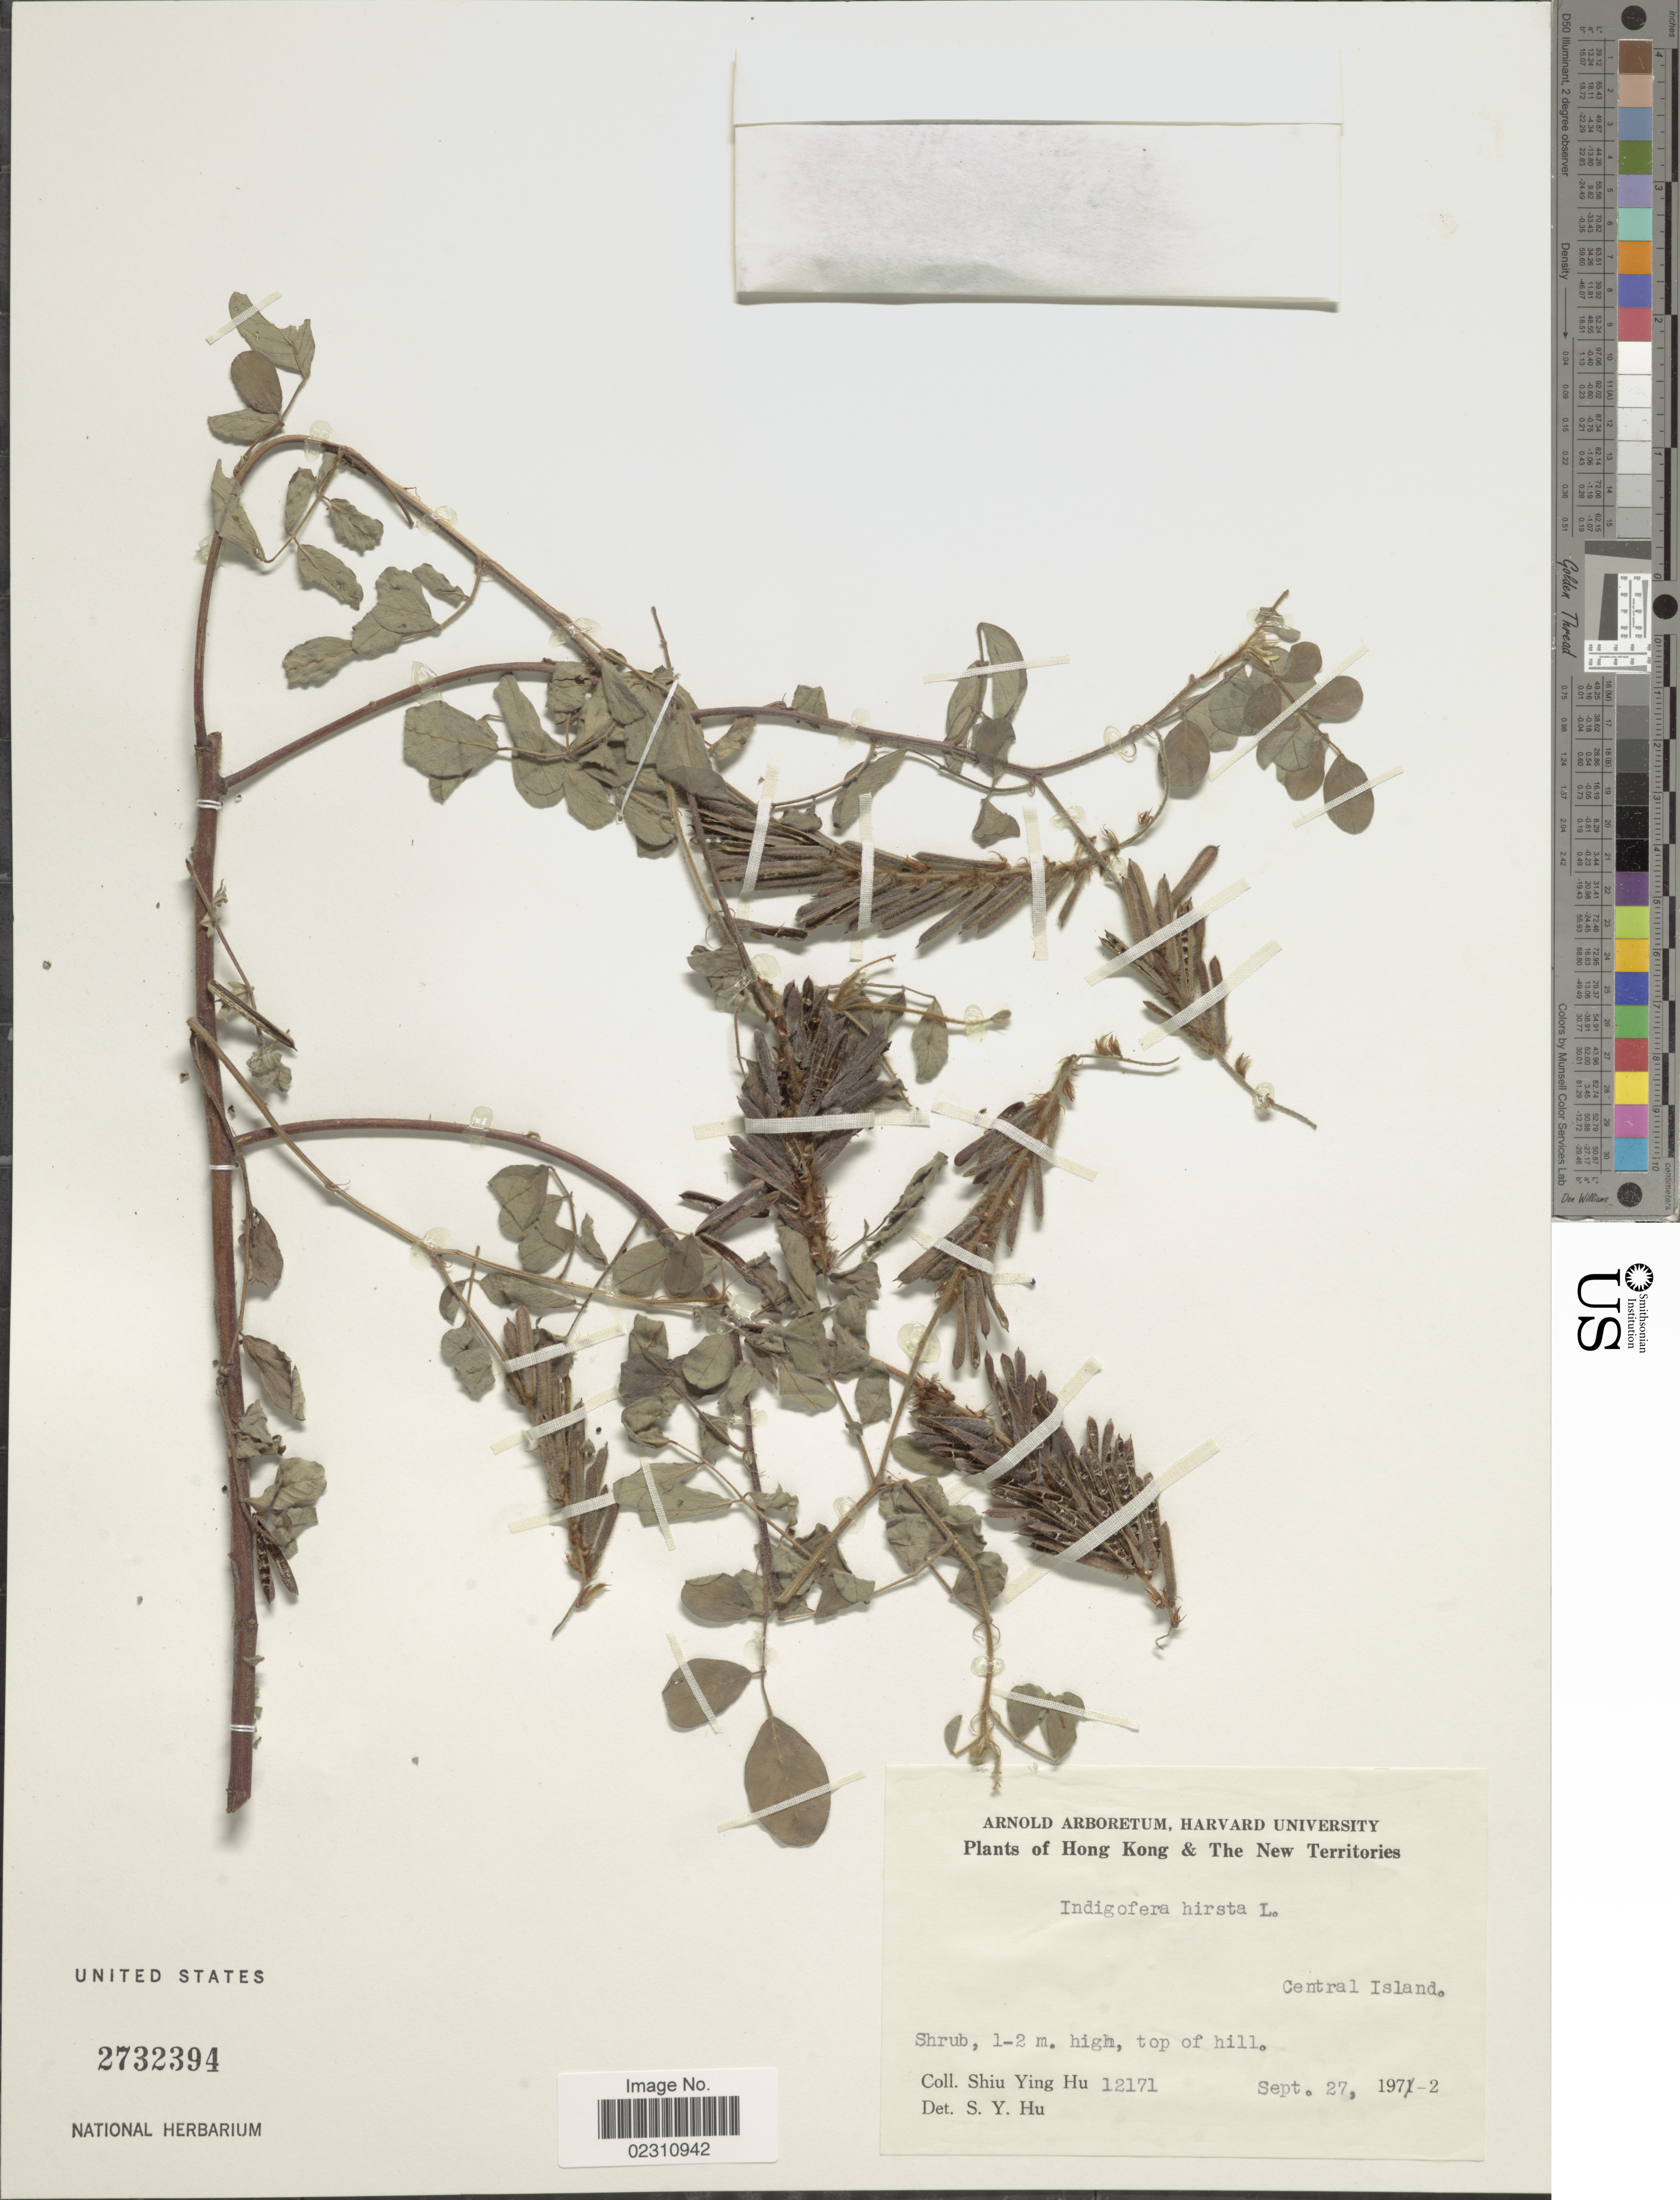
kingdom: Plantae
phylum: Tracheophyta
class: Magnoliopsida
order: Fabales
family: Fabaceae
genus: Indigofera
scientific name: Indigofera hirsuta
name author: L.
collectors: S. Y. Hu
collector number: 12171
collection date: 1972-09-27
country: China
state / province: Hong Kong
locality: The New Territories, Central Island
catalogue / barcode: US 2732394